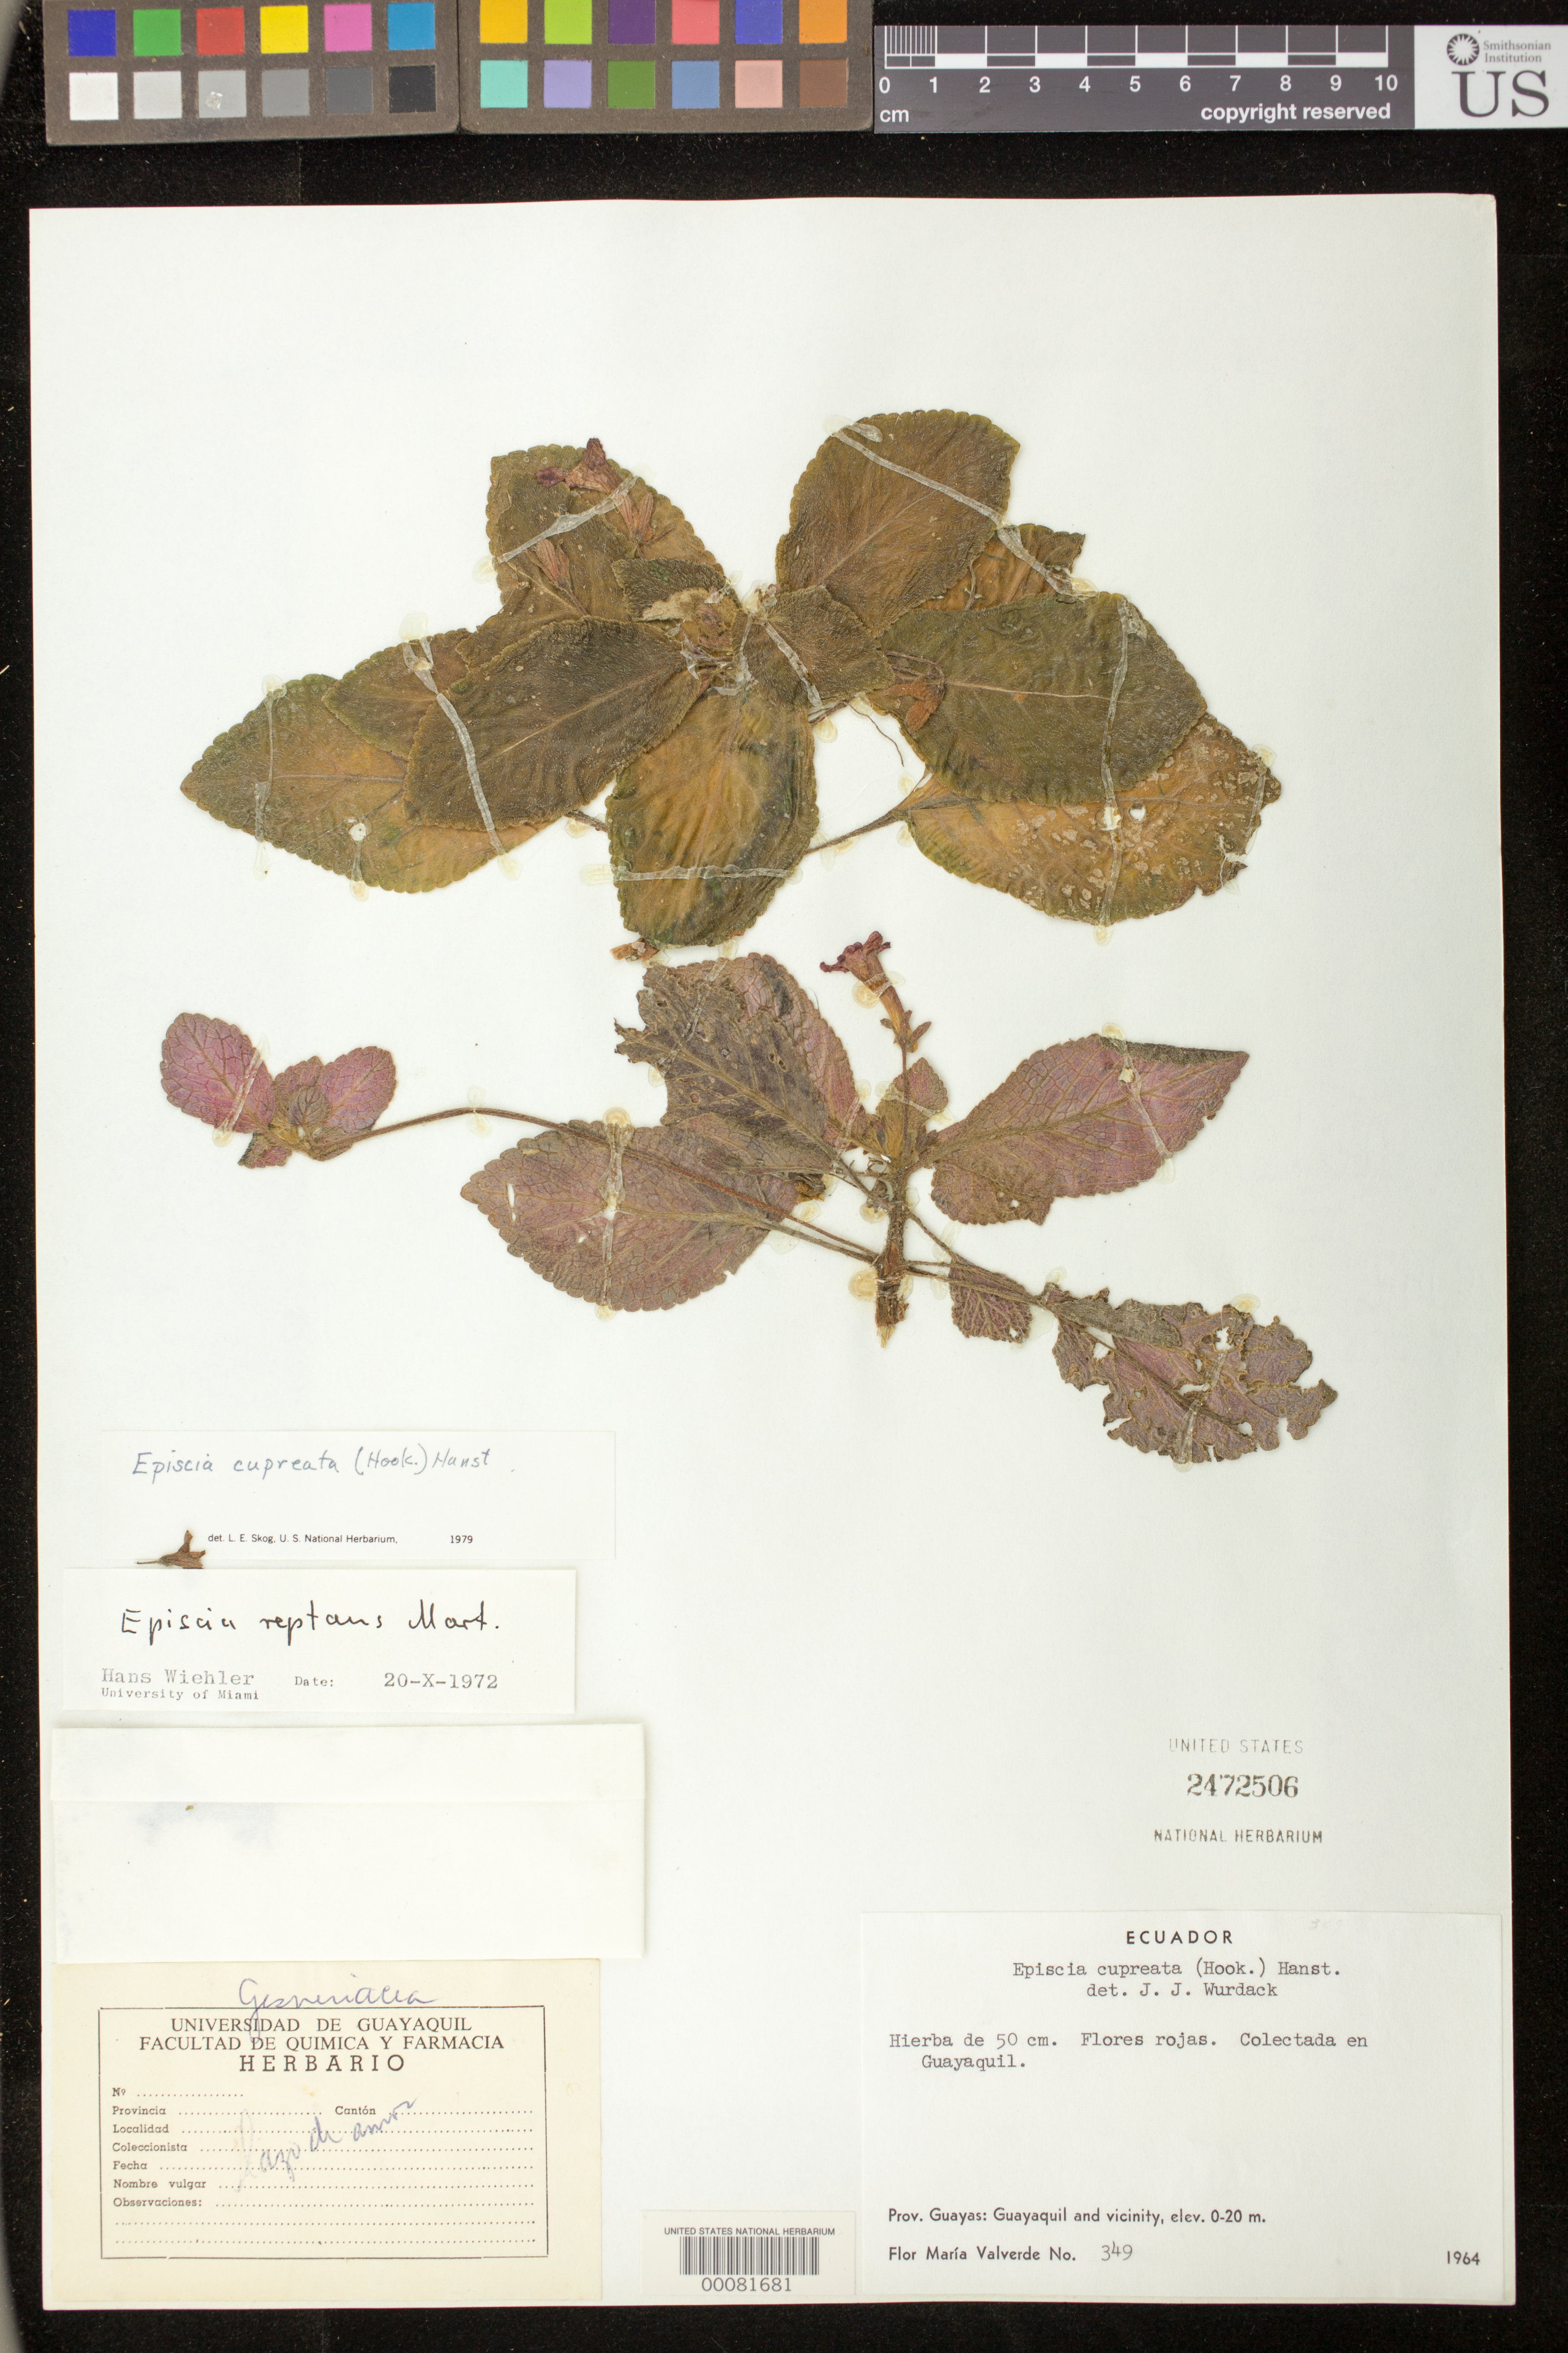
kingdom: Plantae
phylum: Tracheophyta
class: Magnoliopsida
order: Lamiales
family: Gesneriaceae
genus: Episcia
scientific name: Episcia cupreata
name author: (Hook.) Hanst.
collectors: F. M. Valverde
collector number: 349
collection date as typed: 1964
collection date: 1964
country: Ecuador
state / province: Guayas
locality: Guayaquil and vicinity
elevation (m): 0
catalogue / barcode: US 2472506